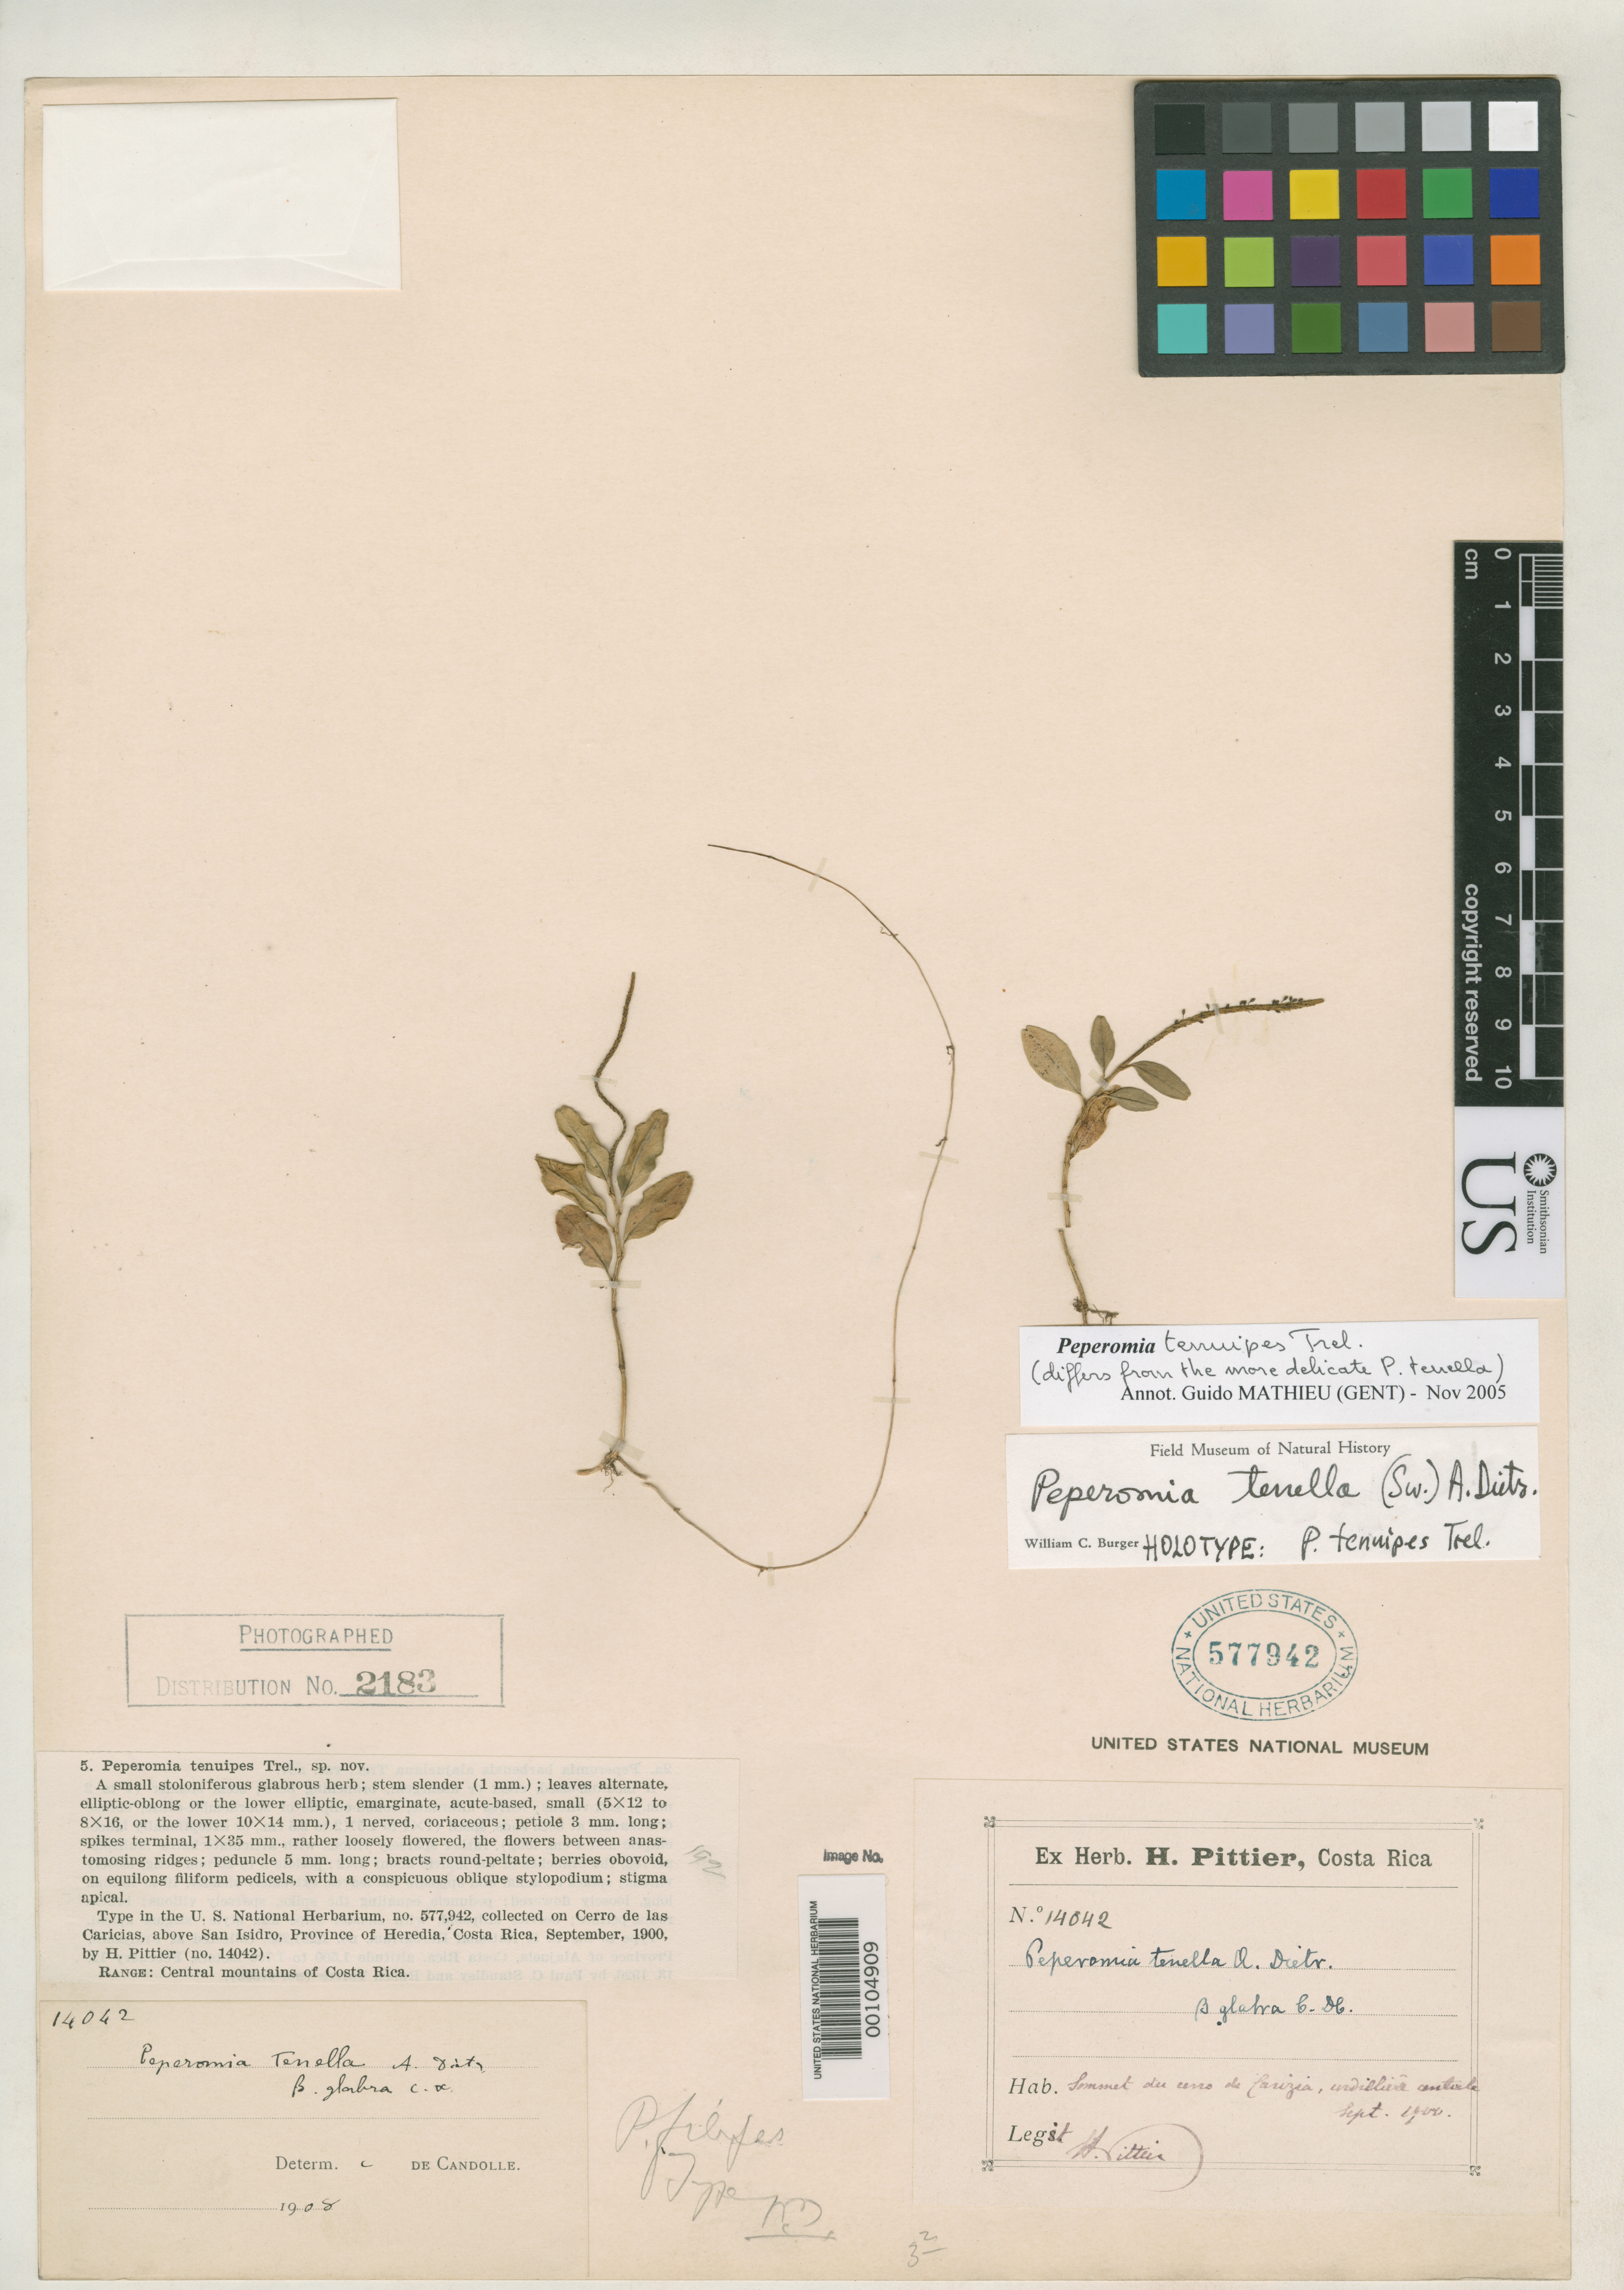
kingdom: Plantae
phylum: Tracheophyta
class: Magnoliopsida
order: Piperales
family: Piperaceae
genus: Peperomia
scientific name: Peperomia tenuipes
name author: Trel.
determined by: Mathieu, Guido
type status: Holotype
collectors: H. F. Pittier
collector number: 14042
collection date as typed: Sep 1900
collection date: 1900-09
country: Costa Rica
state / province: Heredia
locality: Cerro de las Caricias, above San Isidro.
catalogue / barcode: US 577942